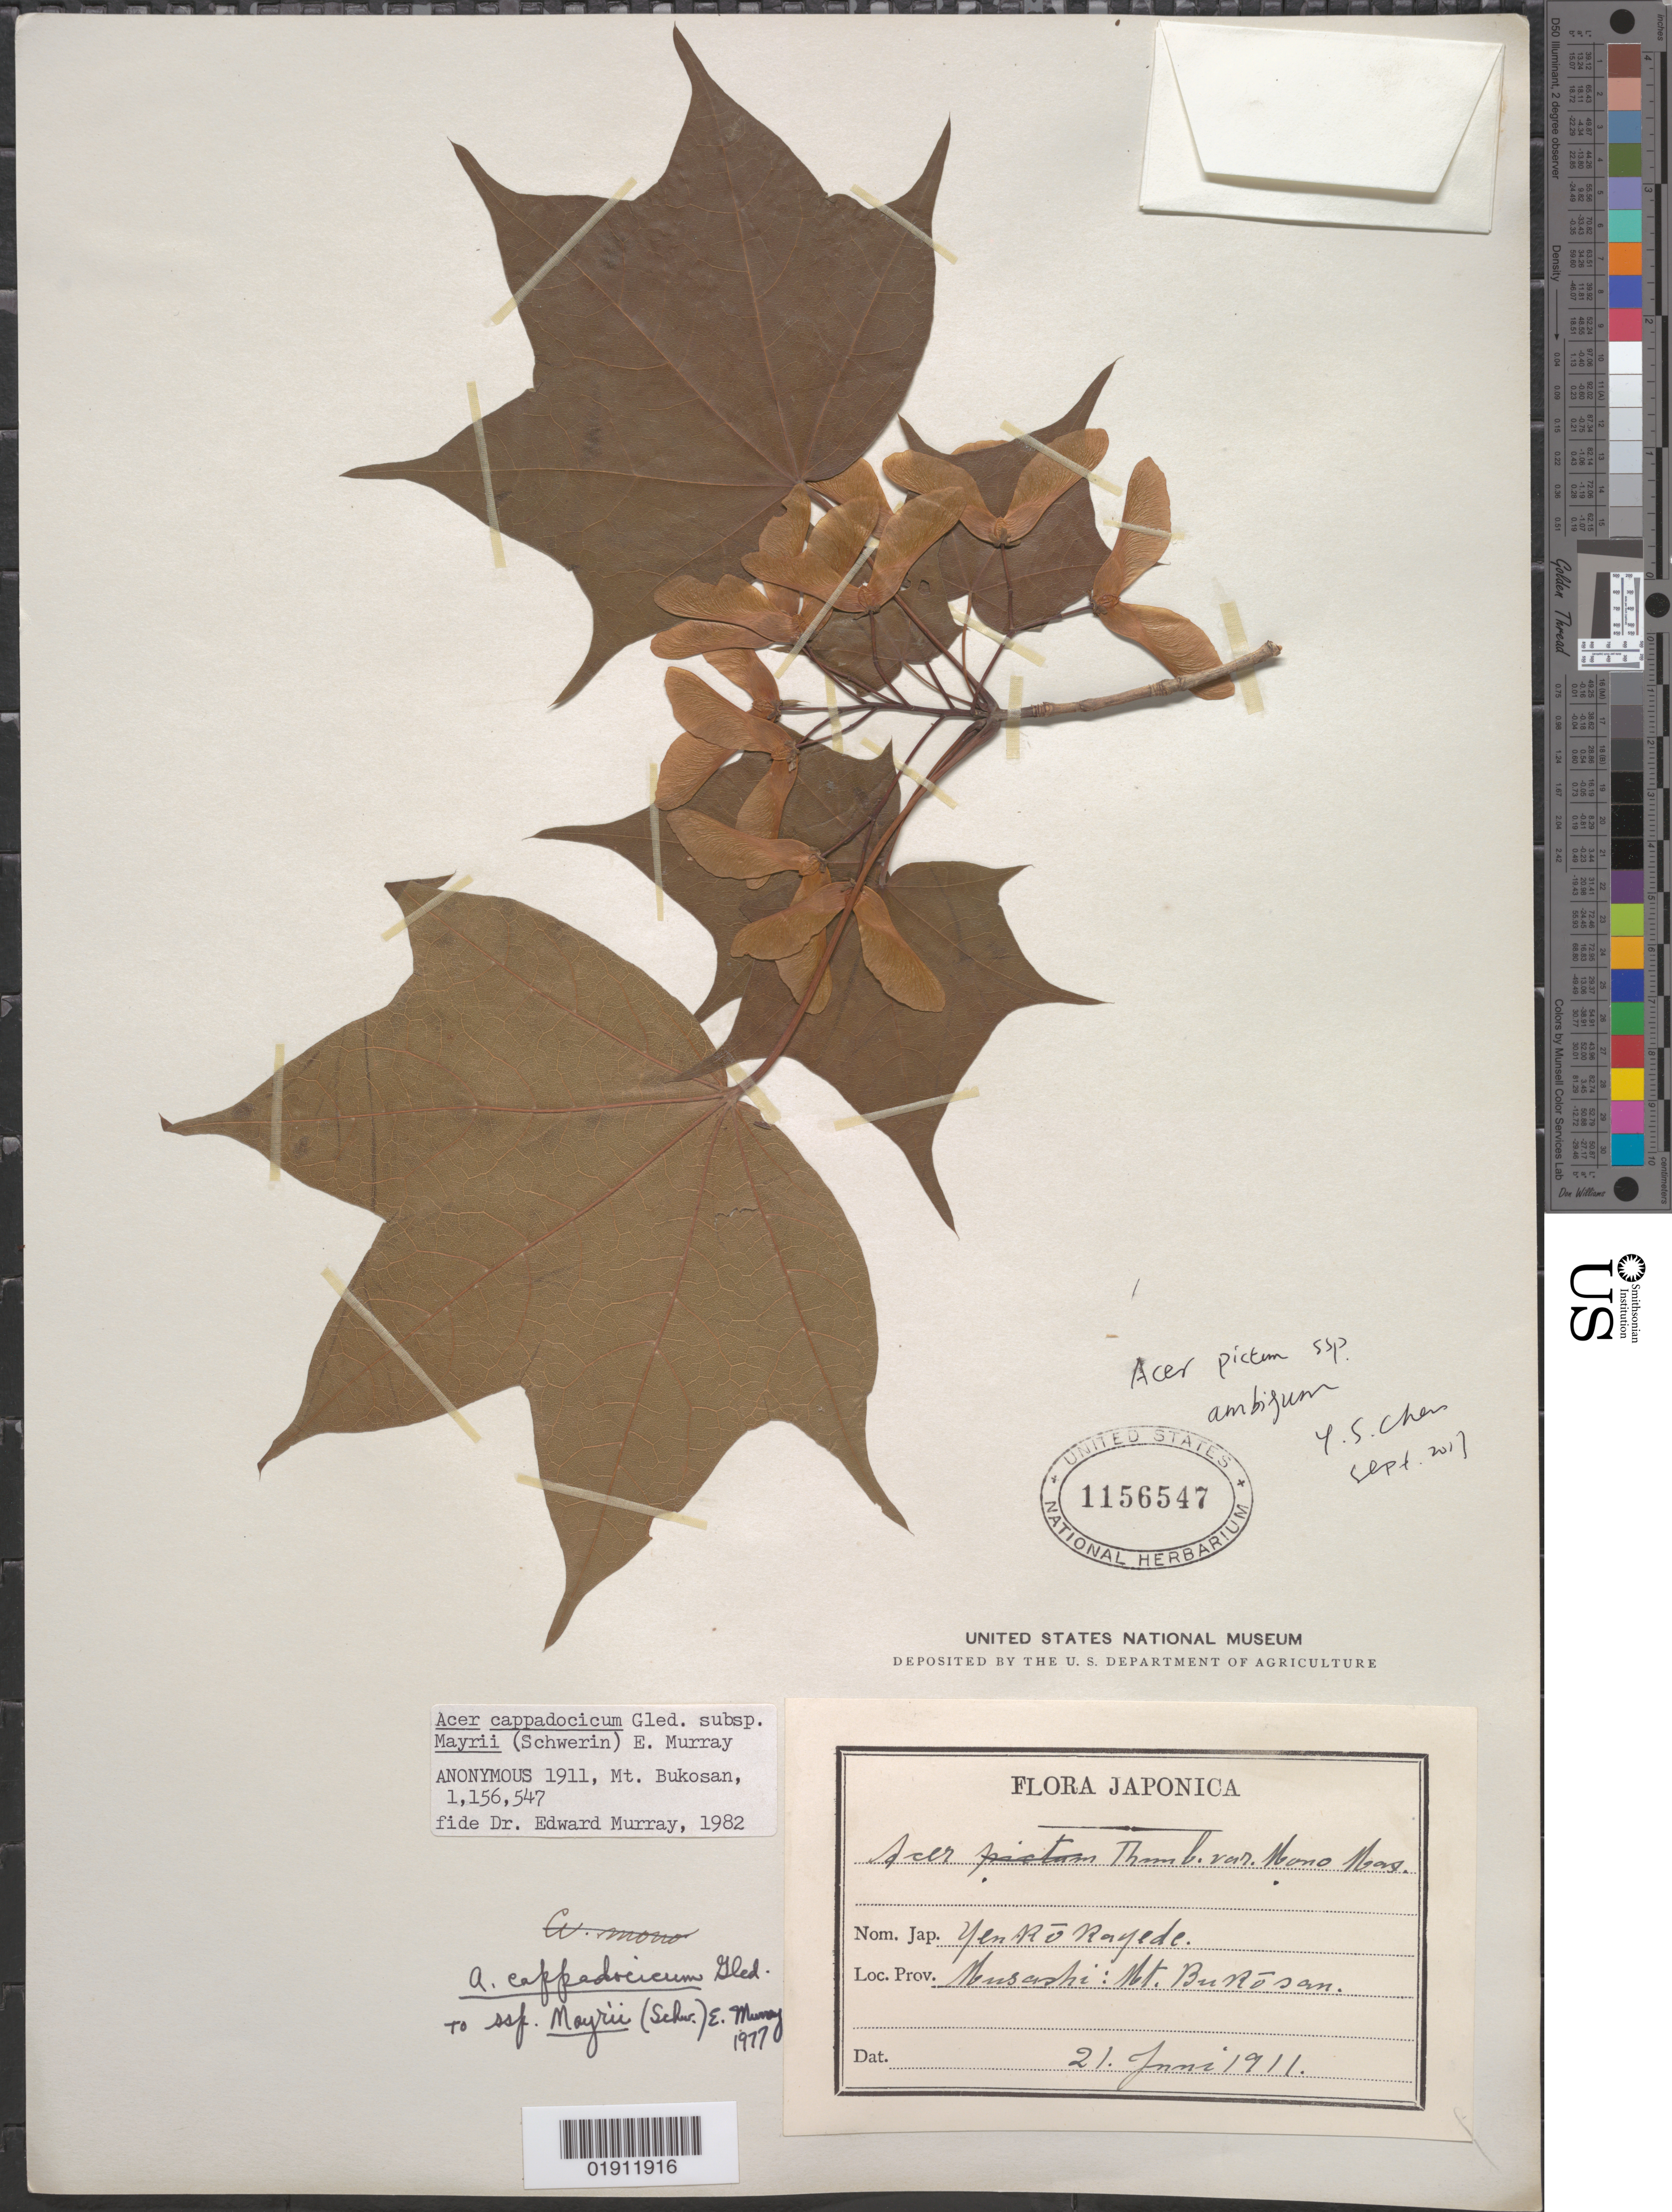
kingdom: Plantae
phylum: Tracheophyta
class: Magnoliopsida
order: Sapindales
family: Sapindaceae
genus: Acer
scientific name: Acer cappadocicum subsp. mayrii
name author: (Schwer.) A.E. Murray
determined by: Murray, Edward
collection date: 1911-06-21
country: Japan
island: Honshu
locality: Musashi Province: Mt. Bukosan [?]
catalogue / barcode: US 1156547